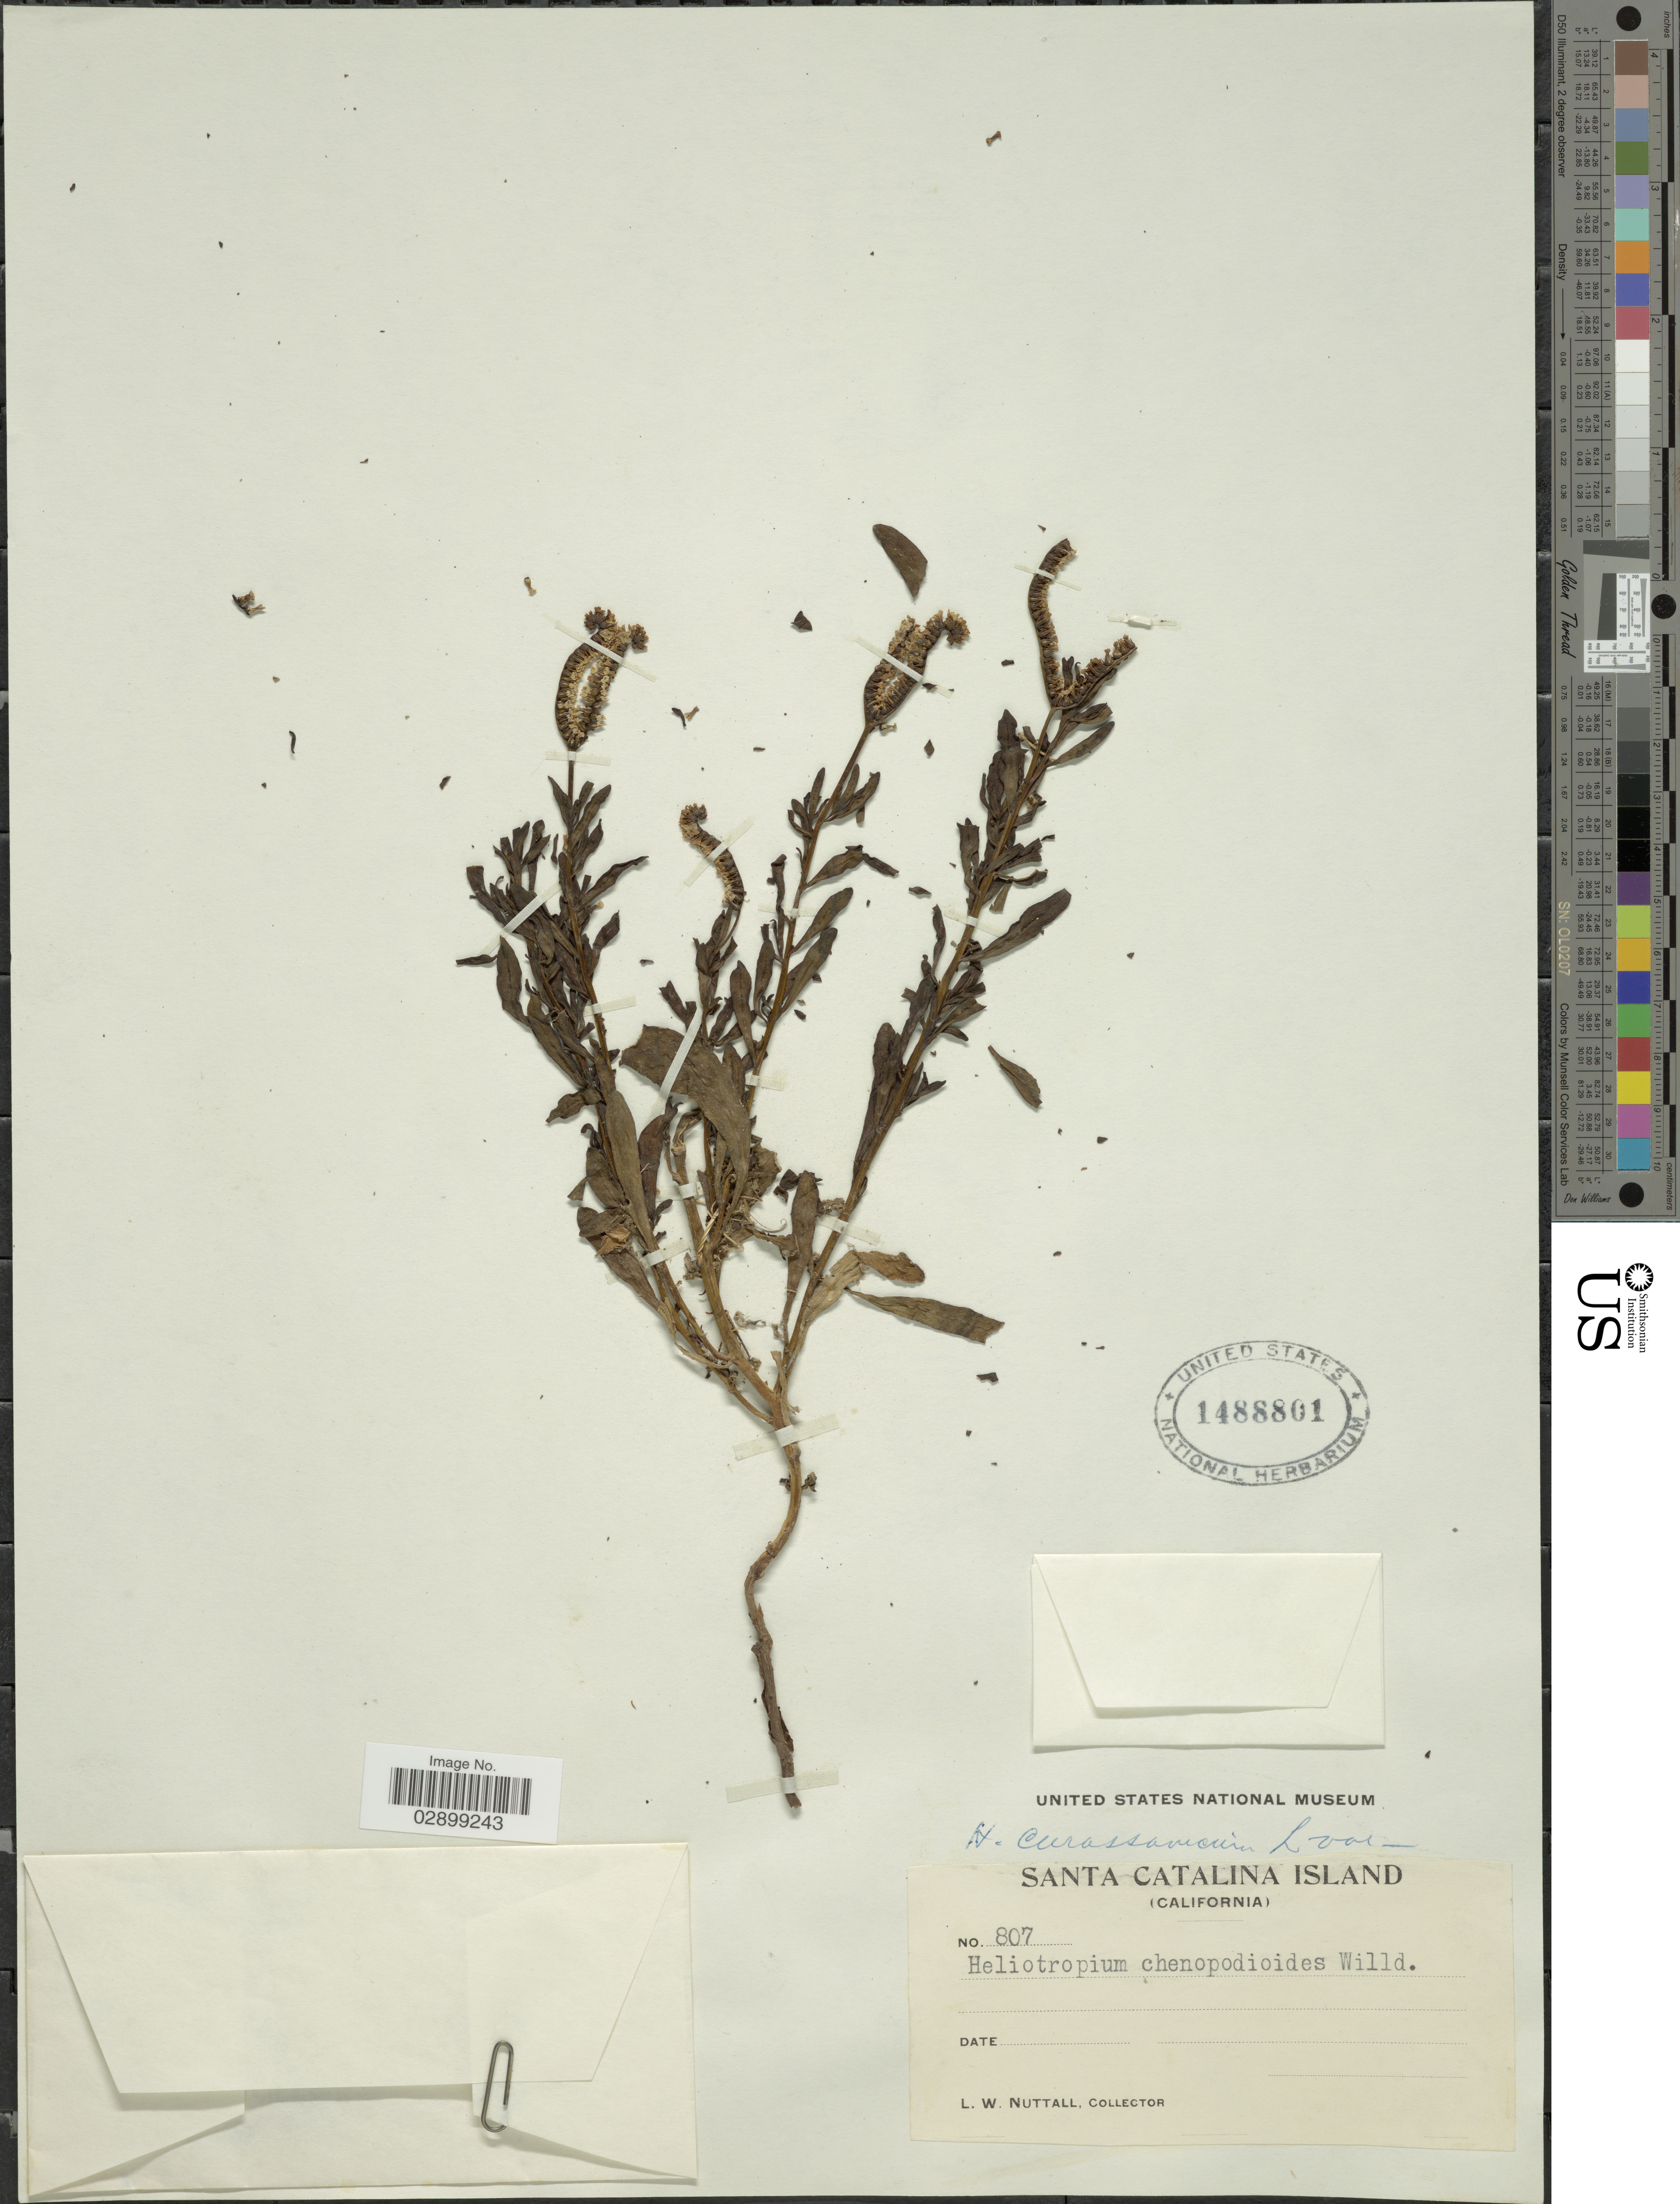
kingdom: Plantae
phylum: Tracheophyta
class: Magnoliopsida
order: Boraginales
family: Heliotropiaceae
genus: Heliotropium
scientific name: Heliotropium curassavicum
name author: L.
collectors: L. W. Nuttall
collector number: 807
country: United States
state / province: California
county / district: Los Angeles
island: Santa Catalina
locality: Santa Catalina Island.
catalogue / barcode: US 1488801